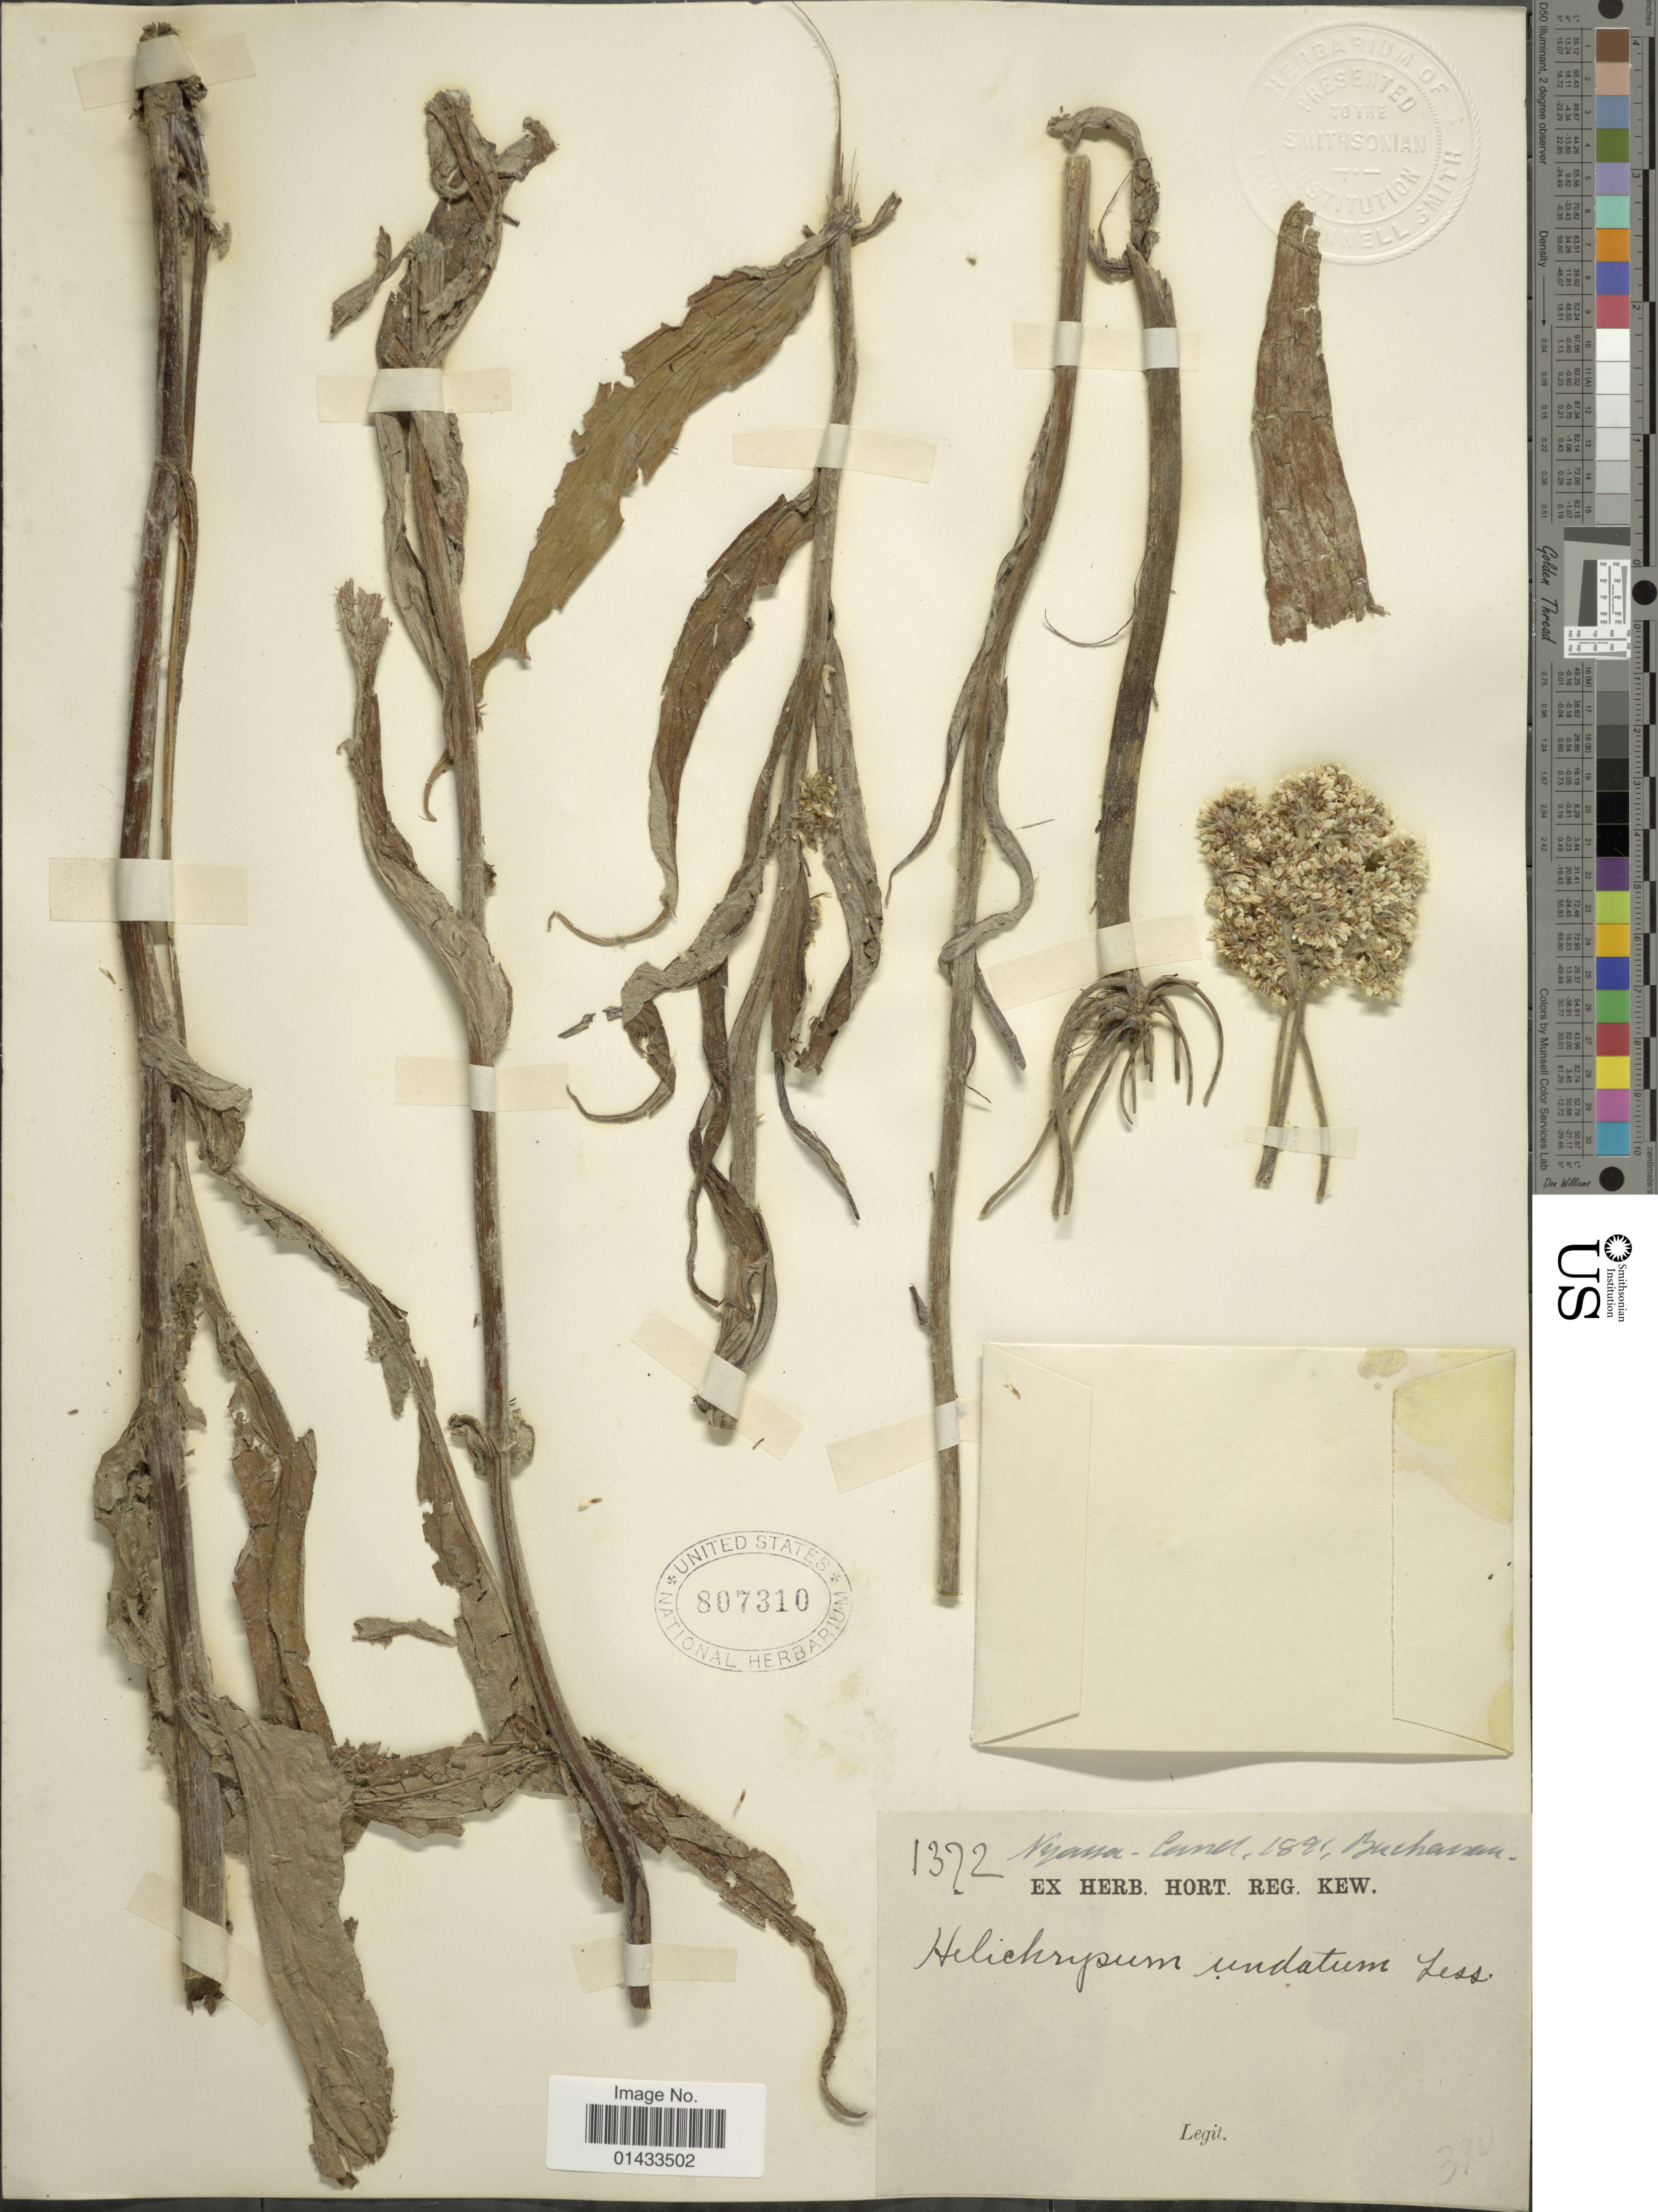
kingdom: Plantae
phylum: Tracheophyta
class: Magnoliopsida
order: Asterales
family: Asteraceae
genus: Helichrysum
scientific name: Helichrysum undatum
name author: Less.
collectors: -. Buchanan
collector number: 1372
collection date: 1891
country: Malawi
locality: Nyassa-land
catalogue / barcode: US 807310